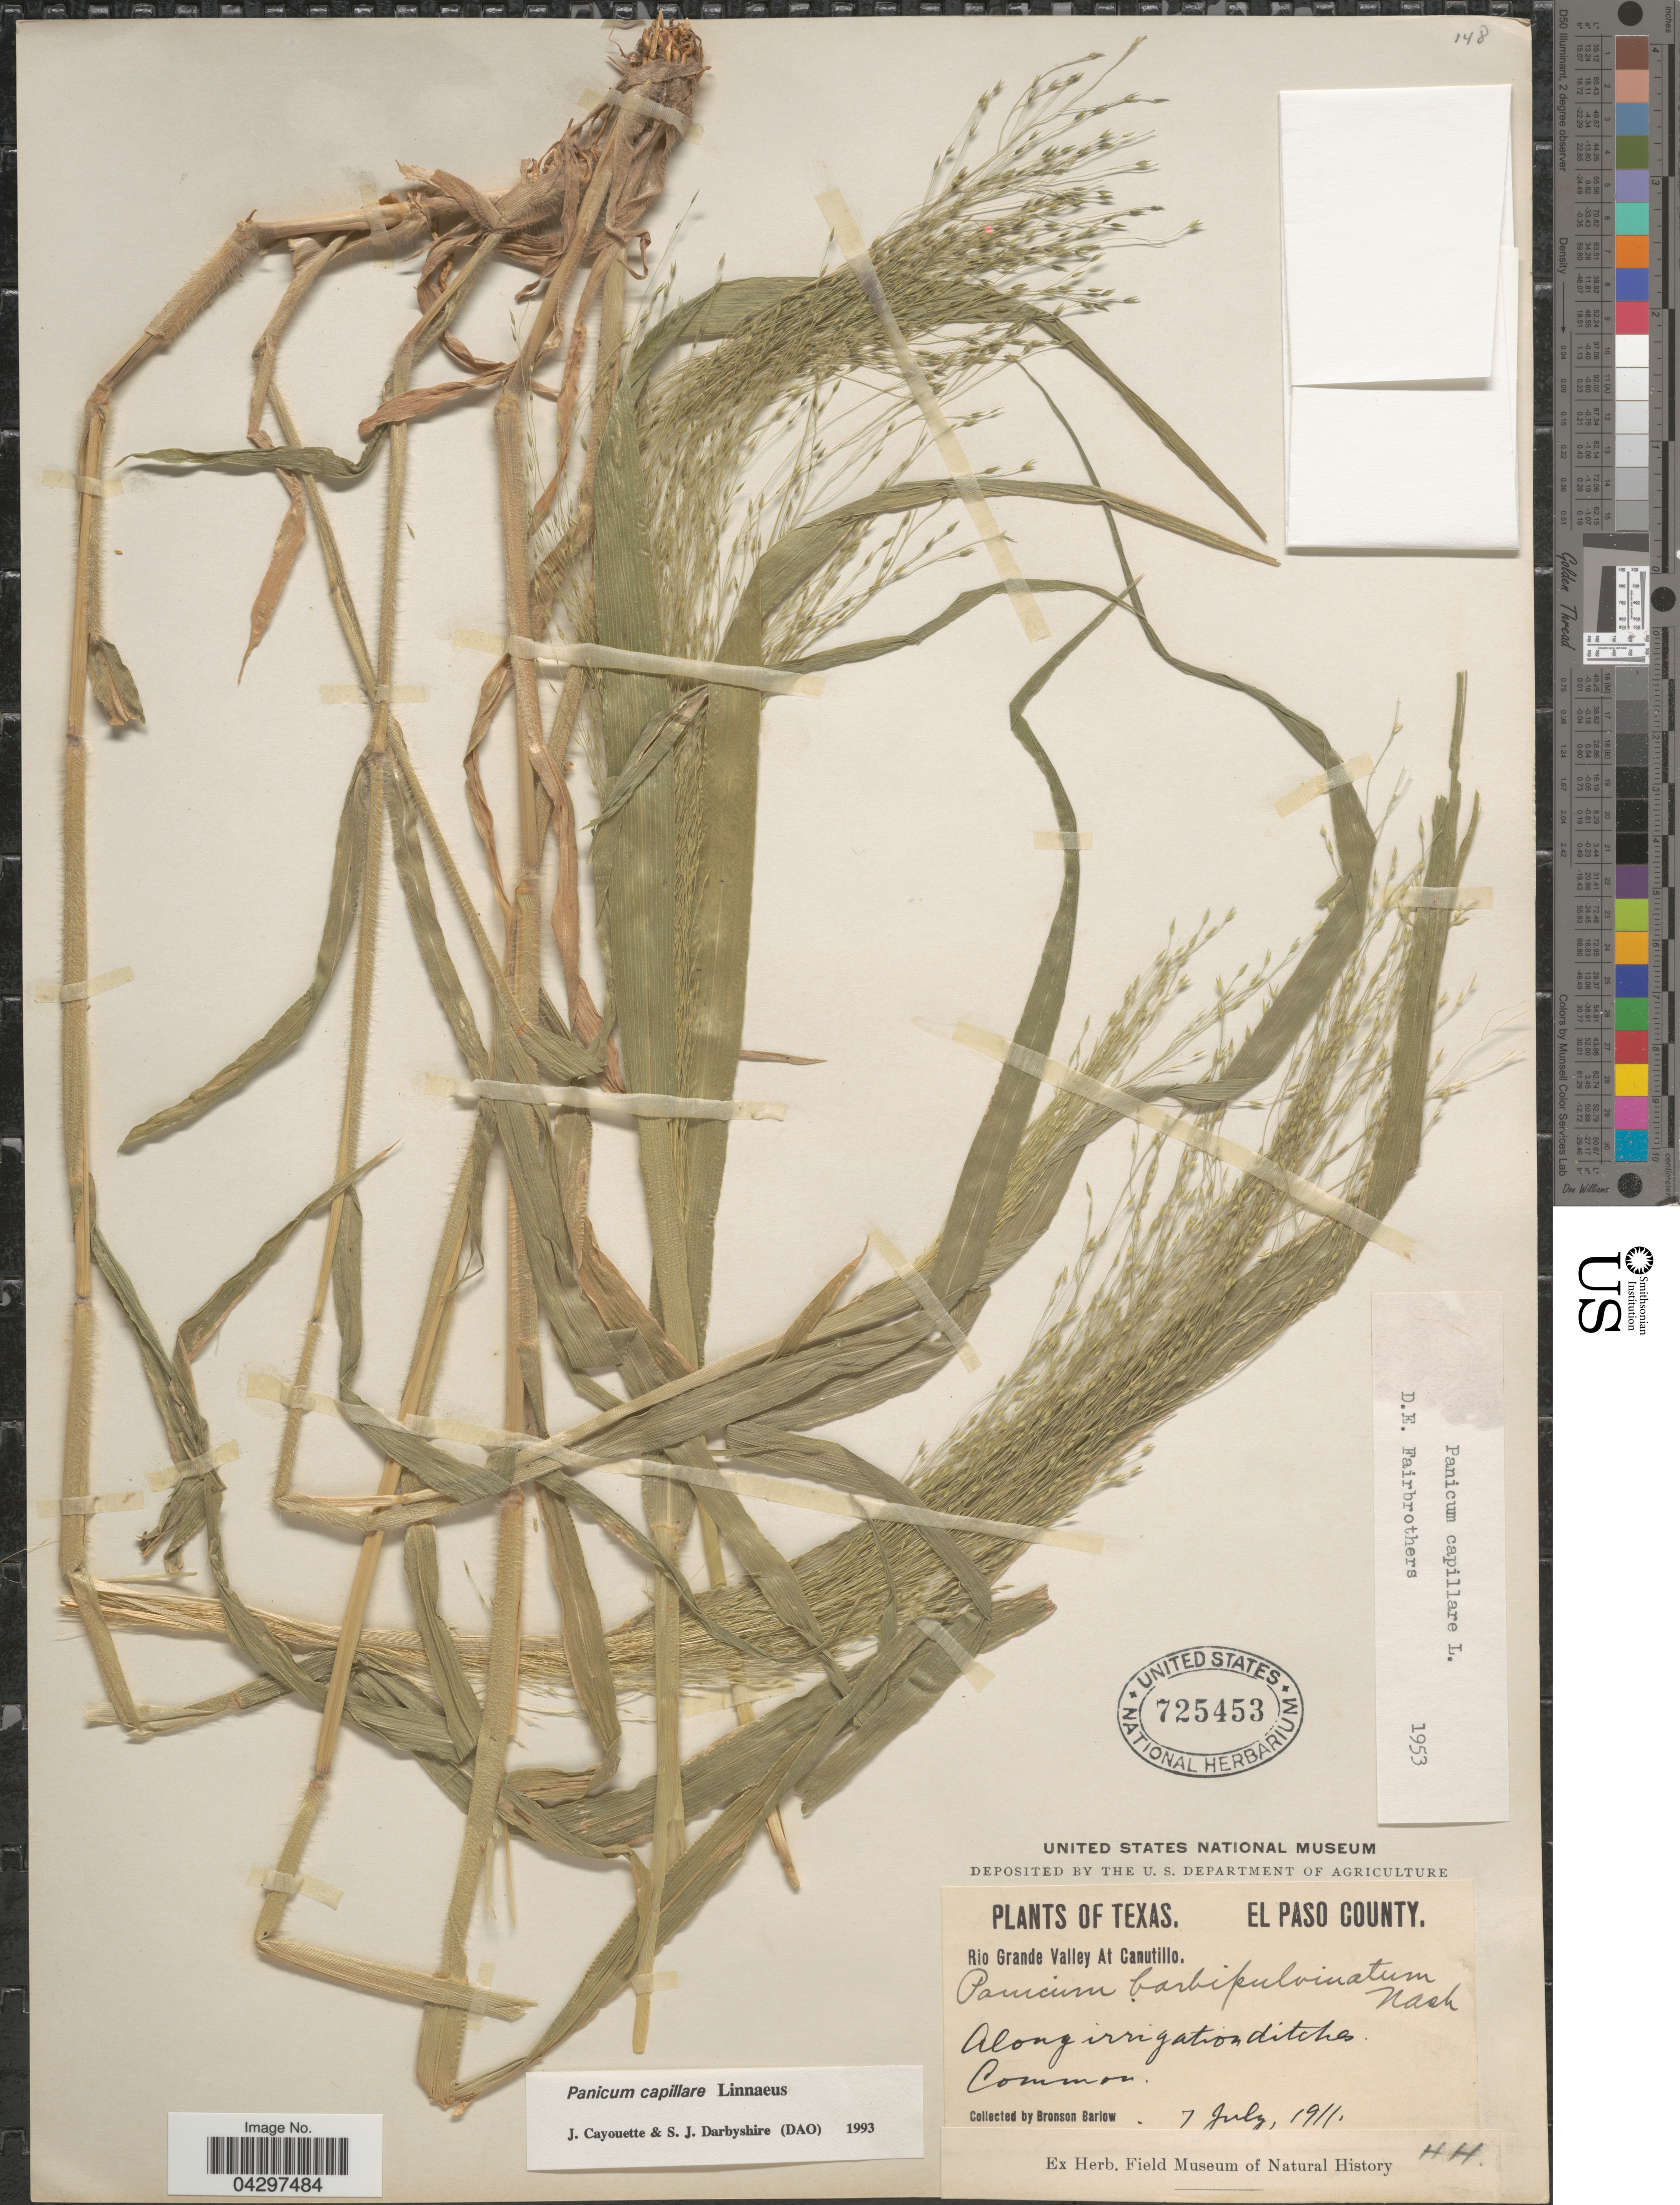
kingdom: Plantae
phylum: Tracheophyta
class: Liliopsida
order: Poales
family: Poaceae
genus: Panicum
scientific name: Panicum capillare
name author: L.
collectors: Barlow, B.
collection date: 1911-07-07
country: United States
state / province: Texas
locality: El Paso County. Rio Grande Valley at Canutillo.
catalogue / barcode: US 725453